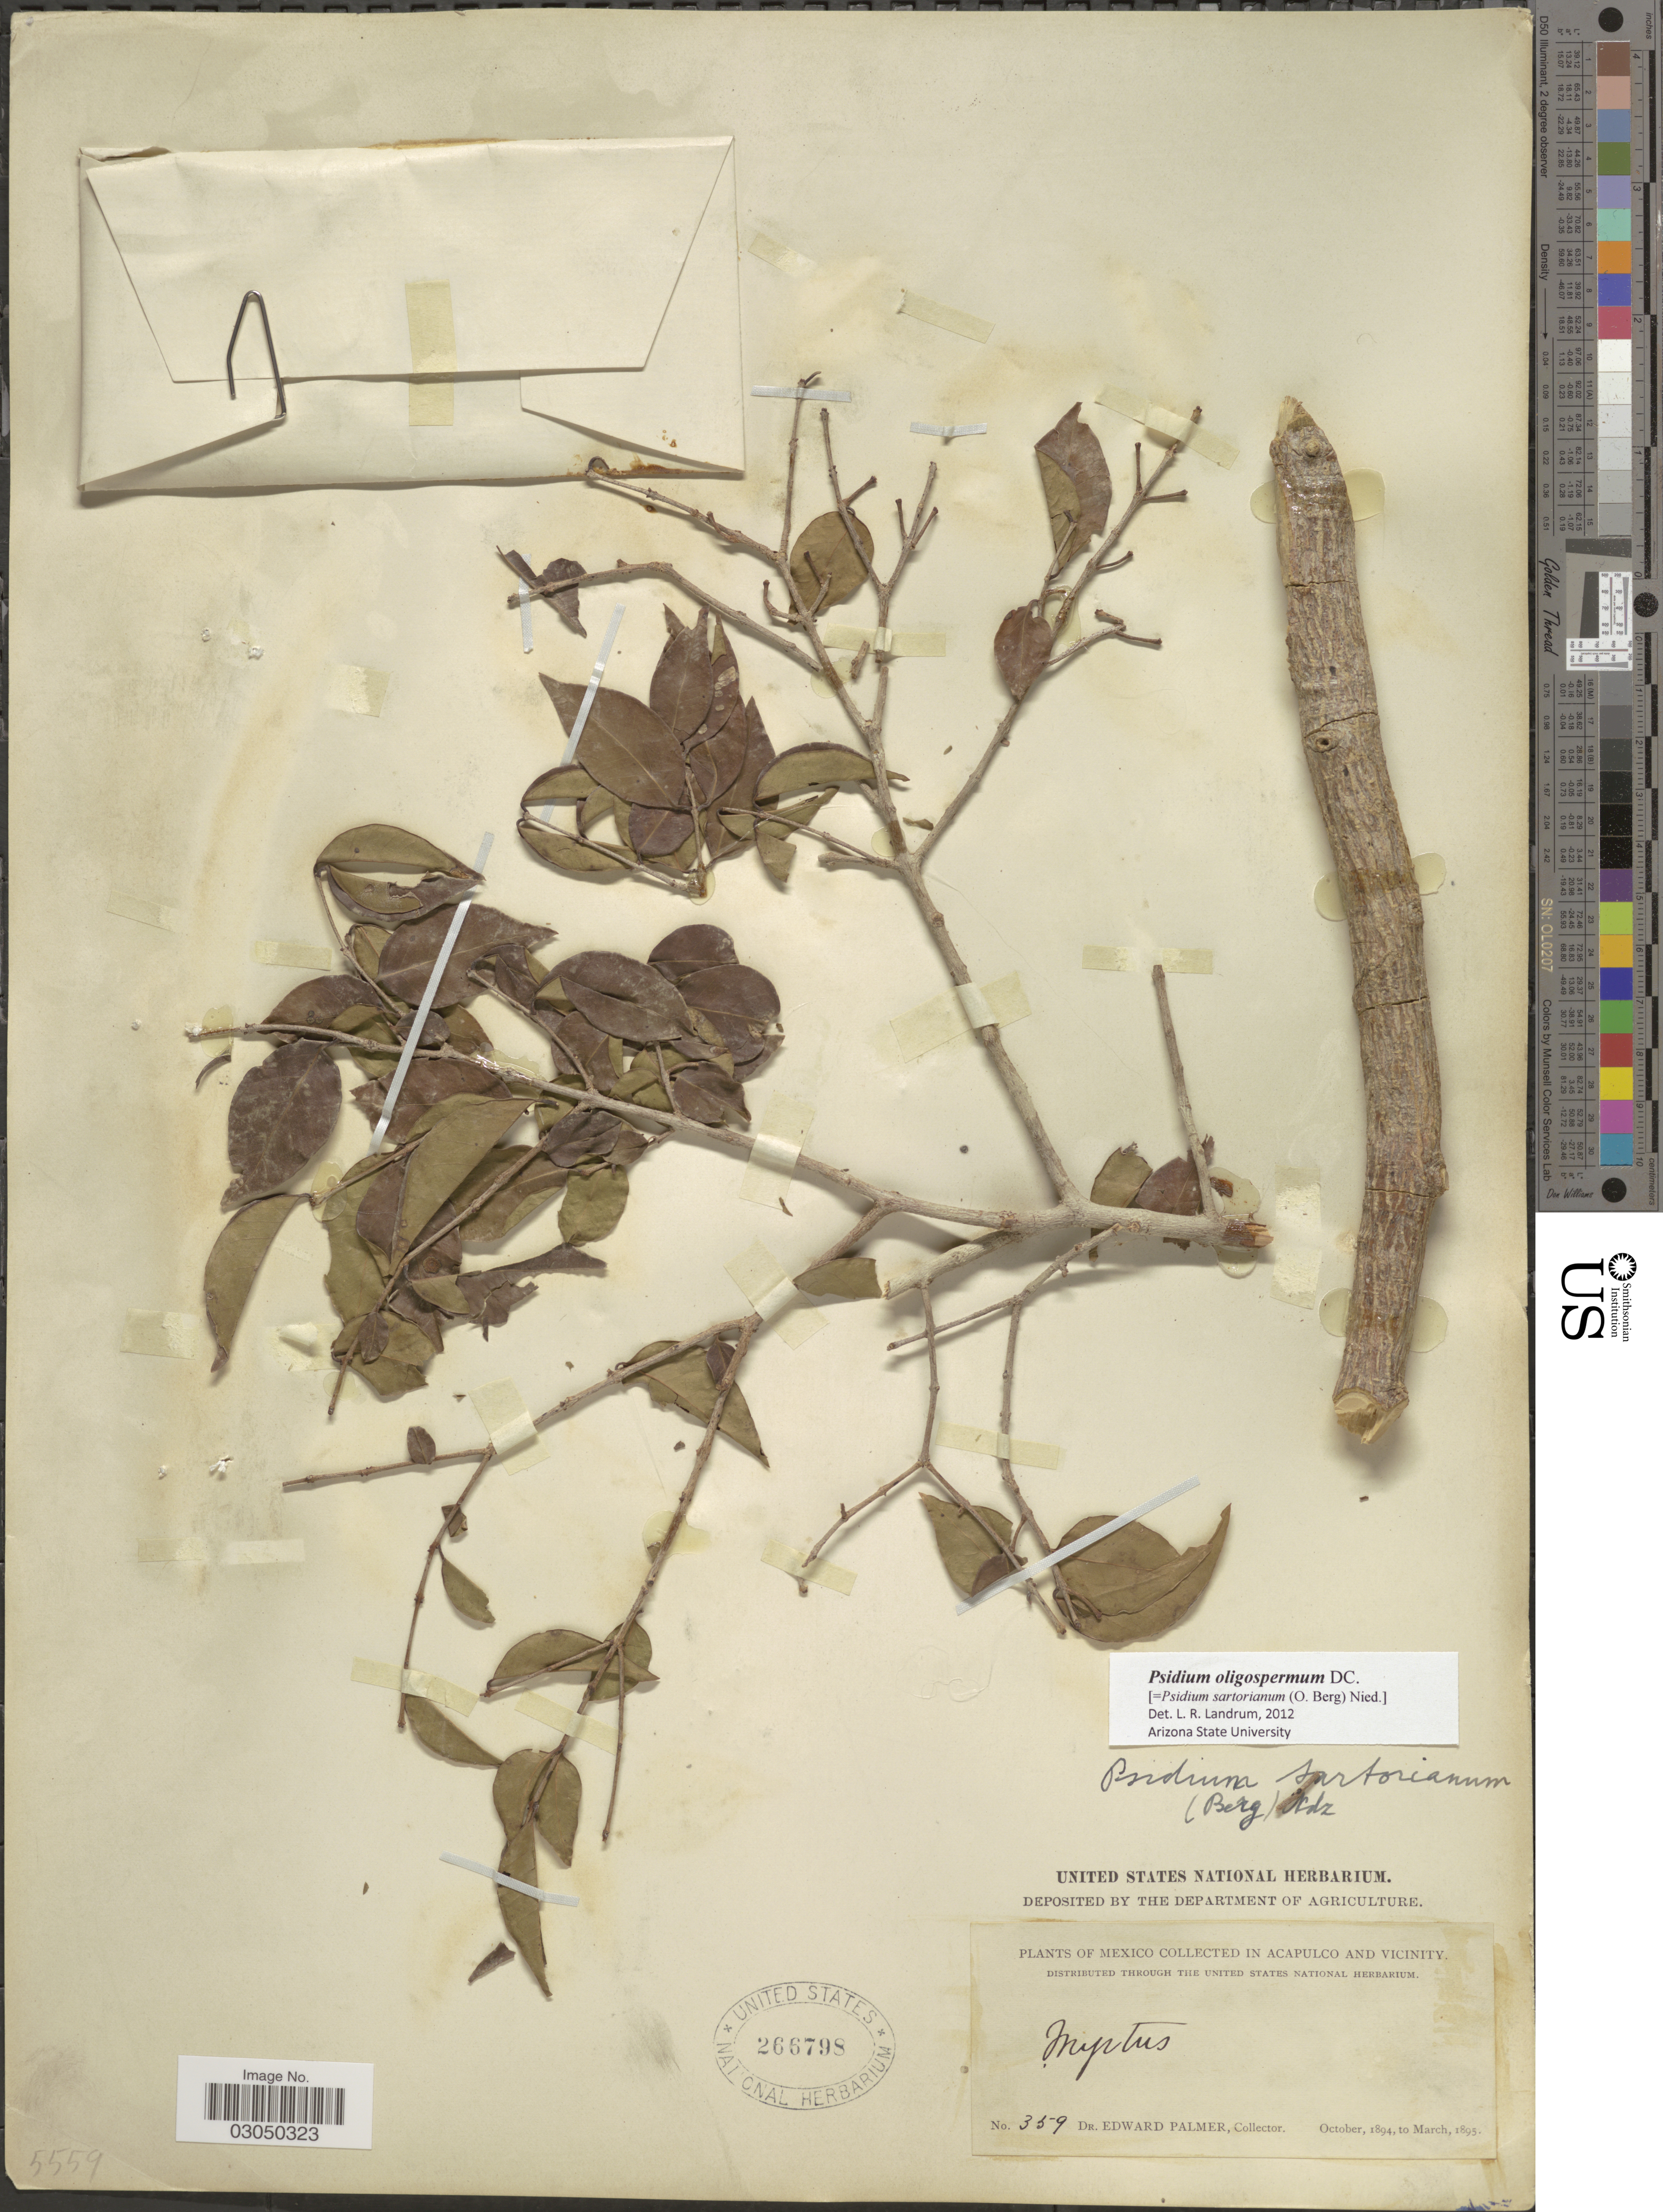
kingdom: Plantae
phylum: Tracheophyta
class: Magnoliopsida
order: Myrtales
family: Myrtaceae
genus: Psidium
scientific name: Psidium oligospermum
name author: Mart. ex DC.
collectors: E. Palmer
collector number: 359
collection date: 1894-10/1895-03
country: Mexico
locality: Acapulco and Vicinity.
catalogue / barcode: US 266798